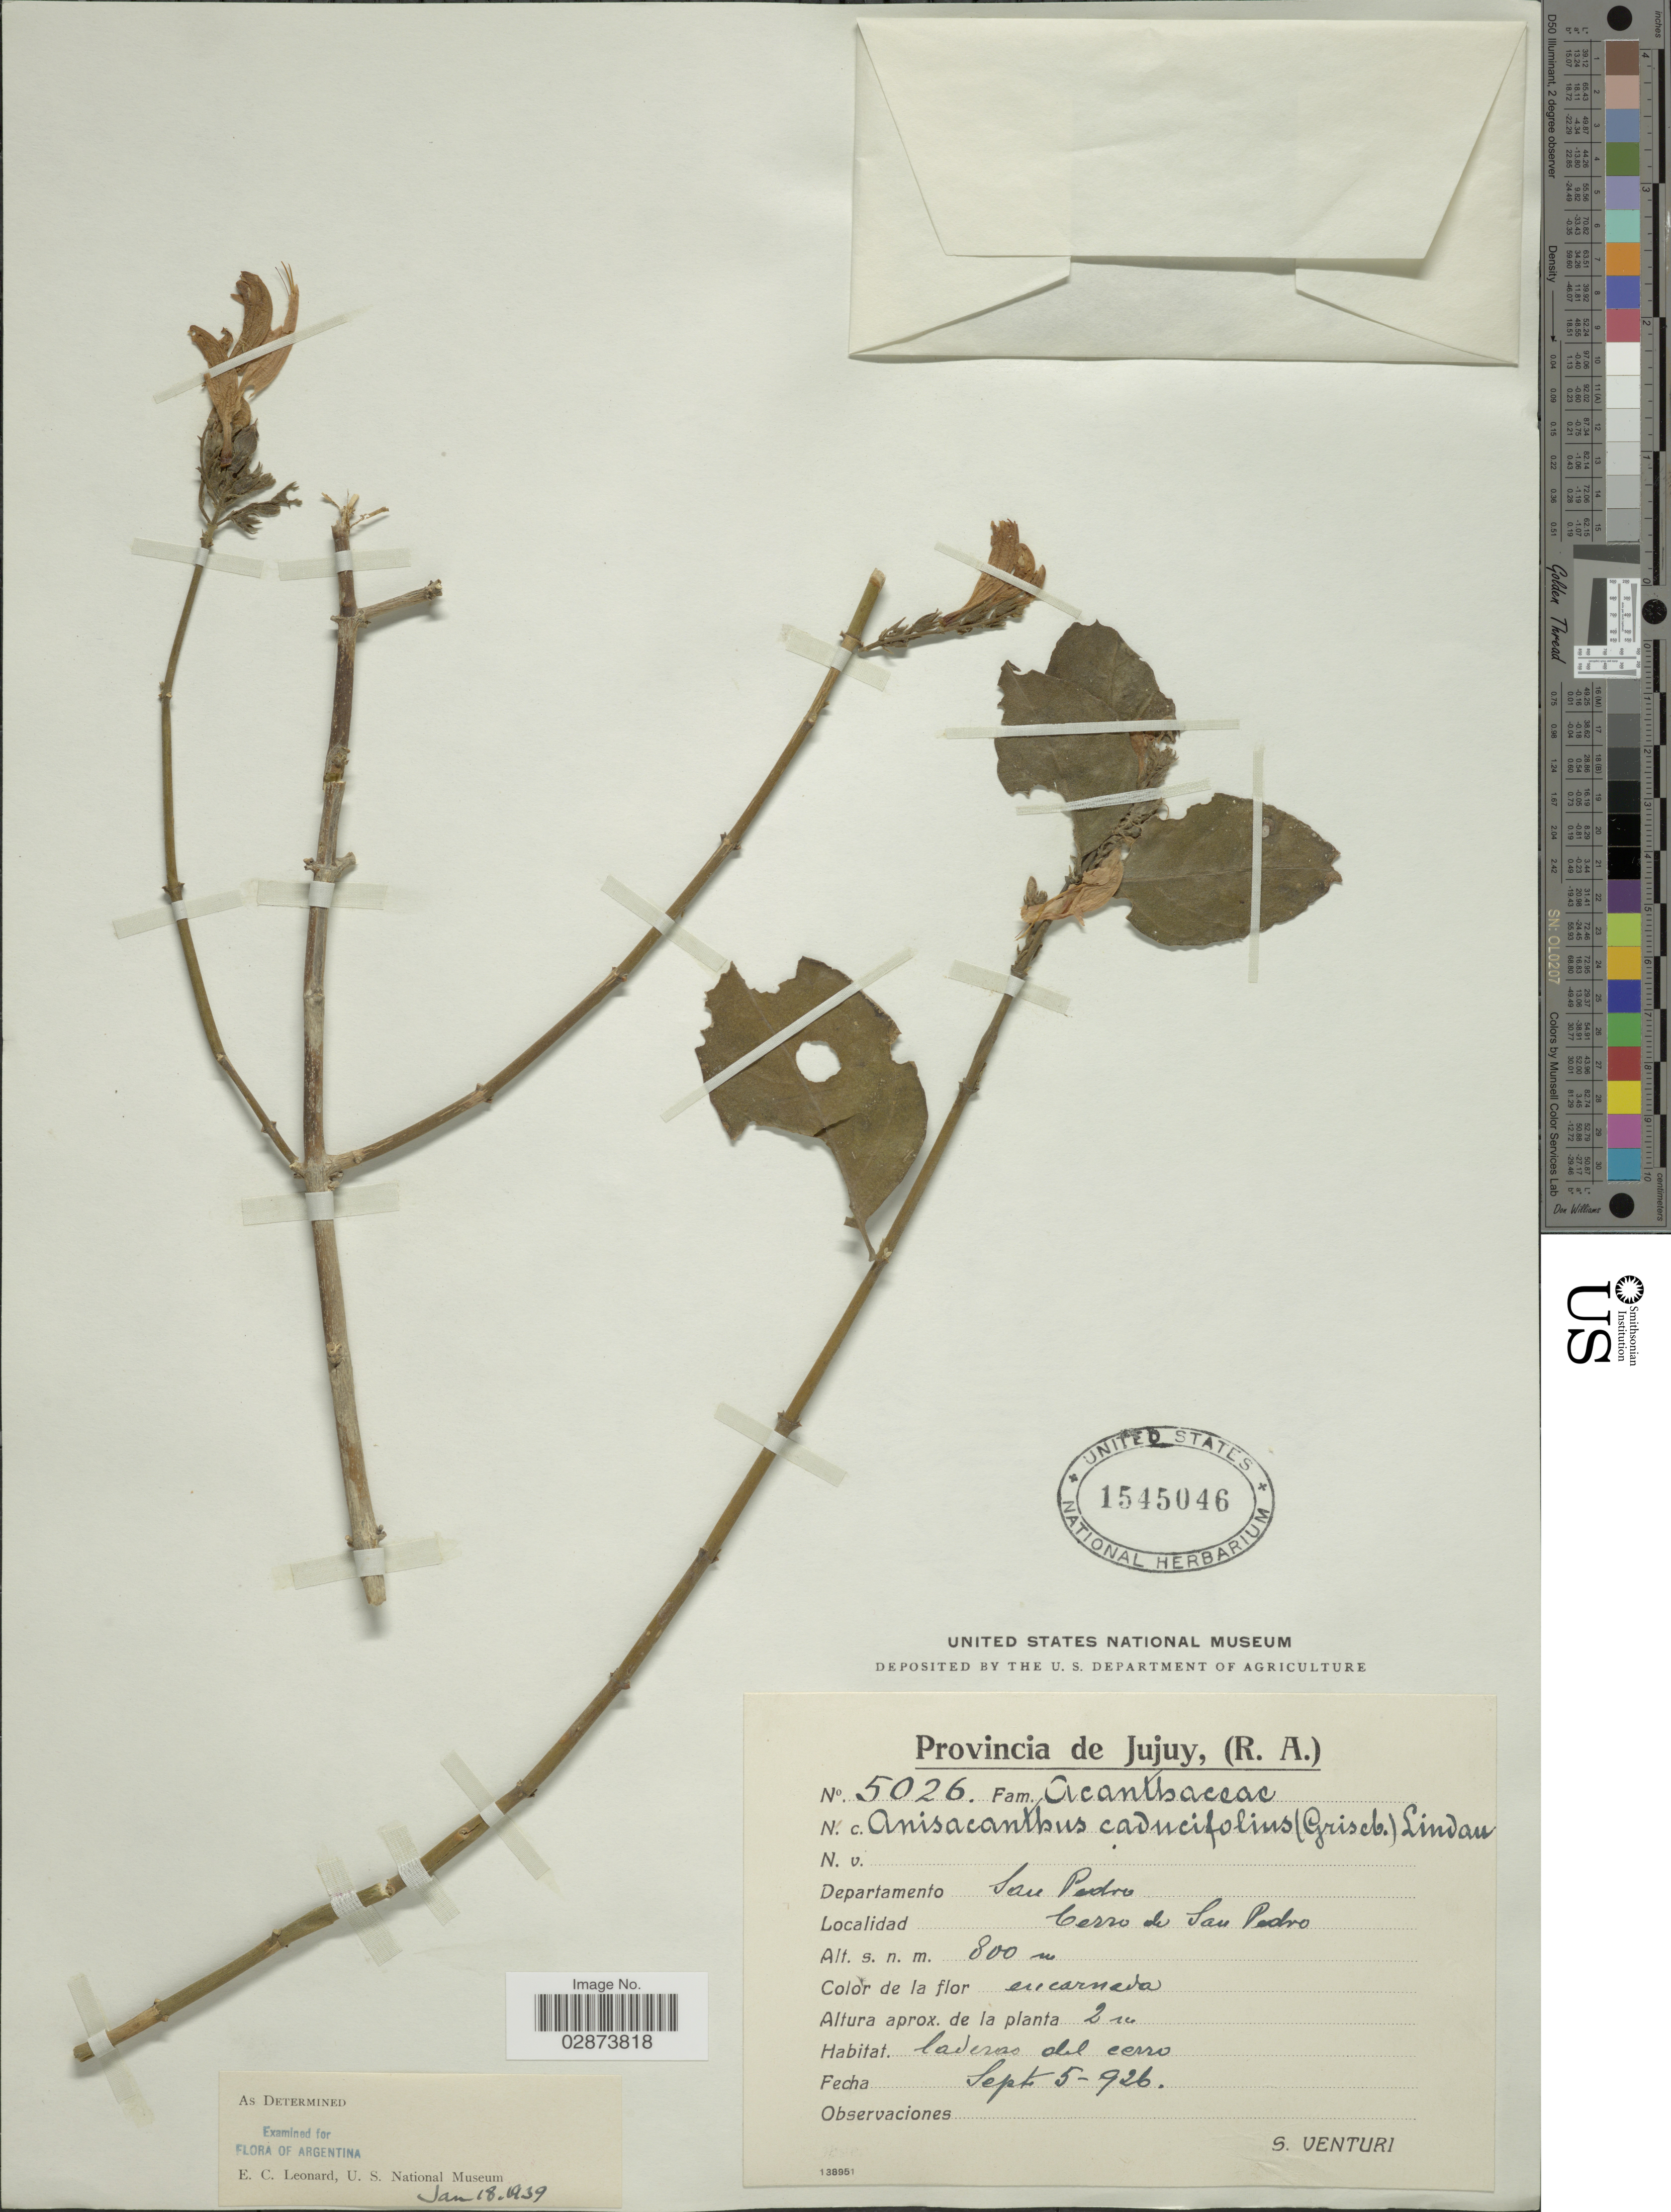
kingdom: Plantae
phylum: Tracheophyta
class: Magnoliopsida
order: Lamiales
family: Acanthaceae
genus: Thyrsacanthus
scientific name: Thyrsacanthus boliviensis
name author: (Nees) A.L.A. Côrtes & Rapini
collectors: S. Venturi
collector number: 5026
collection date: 1926-09-05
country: Argentina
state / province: Jujuy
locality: Departamento San pedro. Cerro de San Pedro.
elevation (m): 800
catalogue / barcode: US 1545046